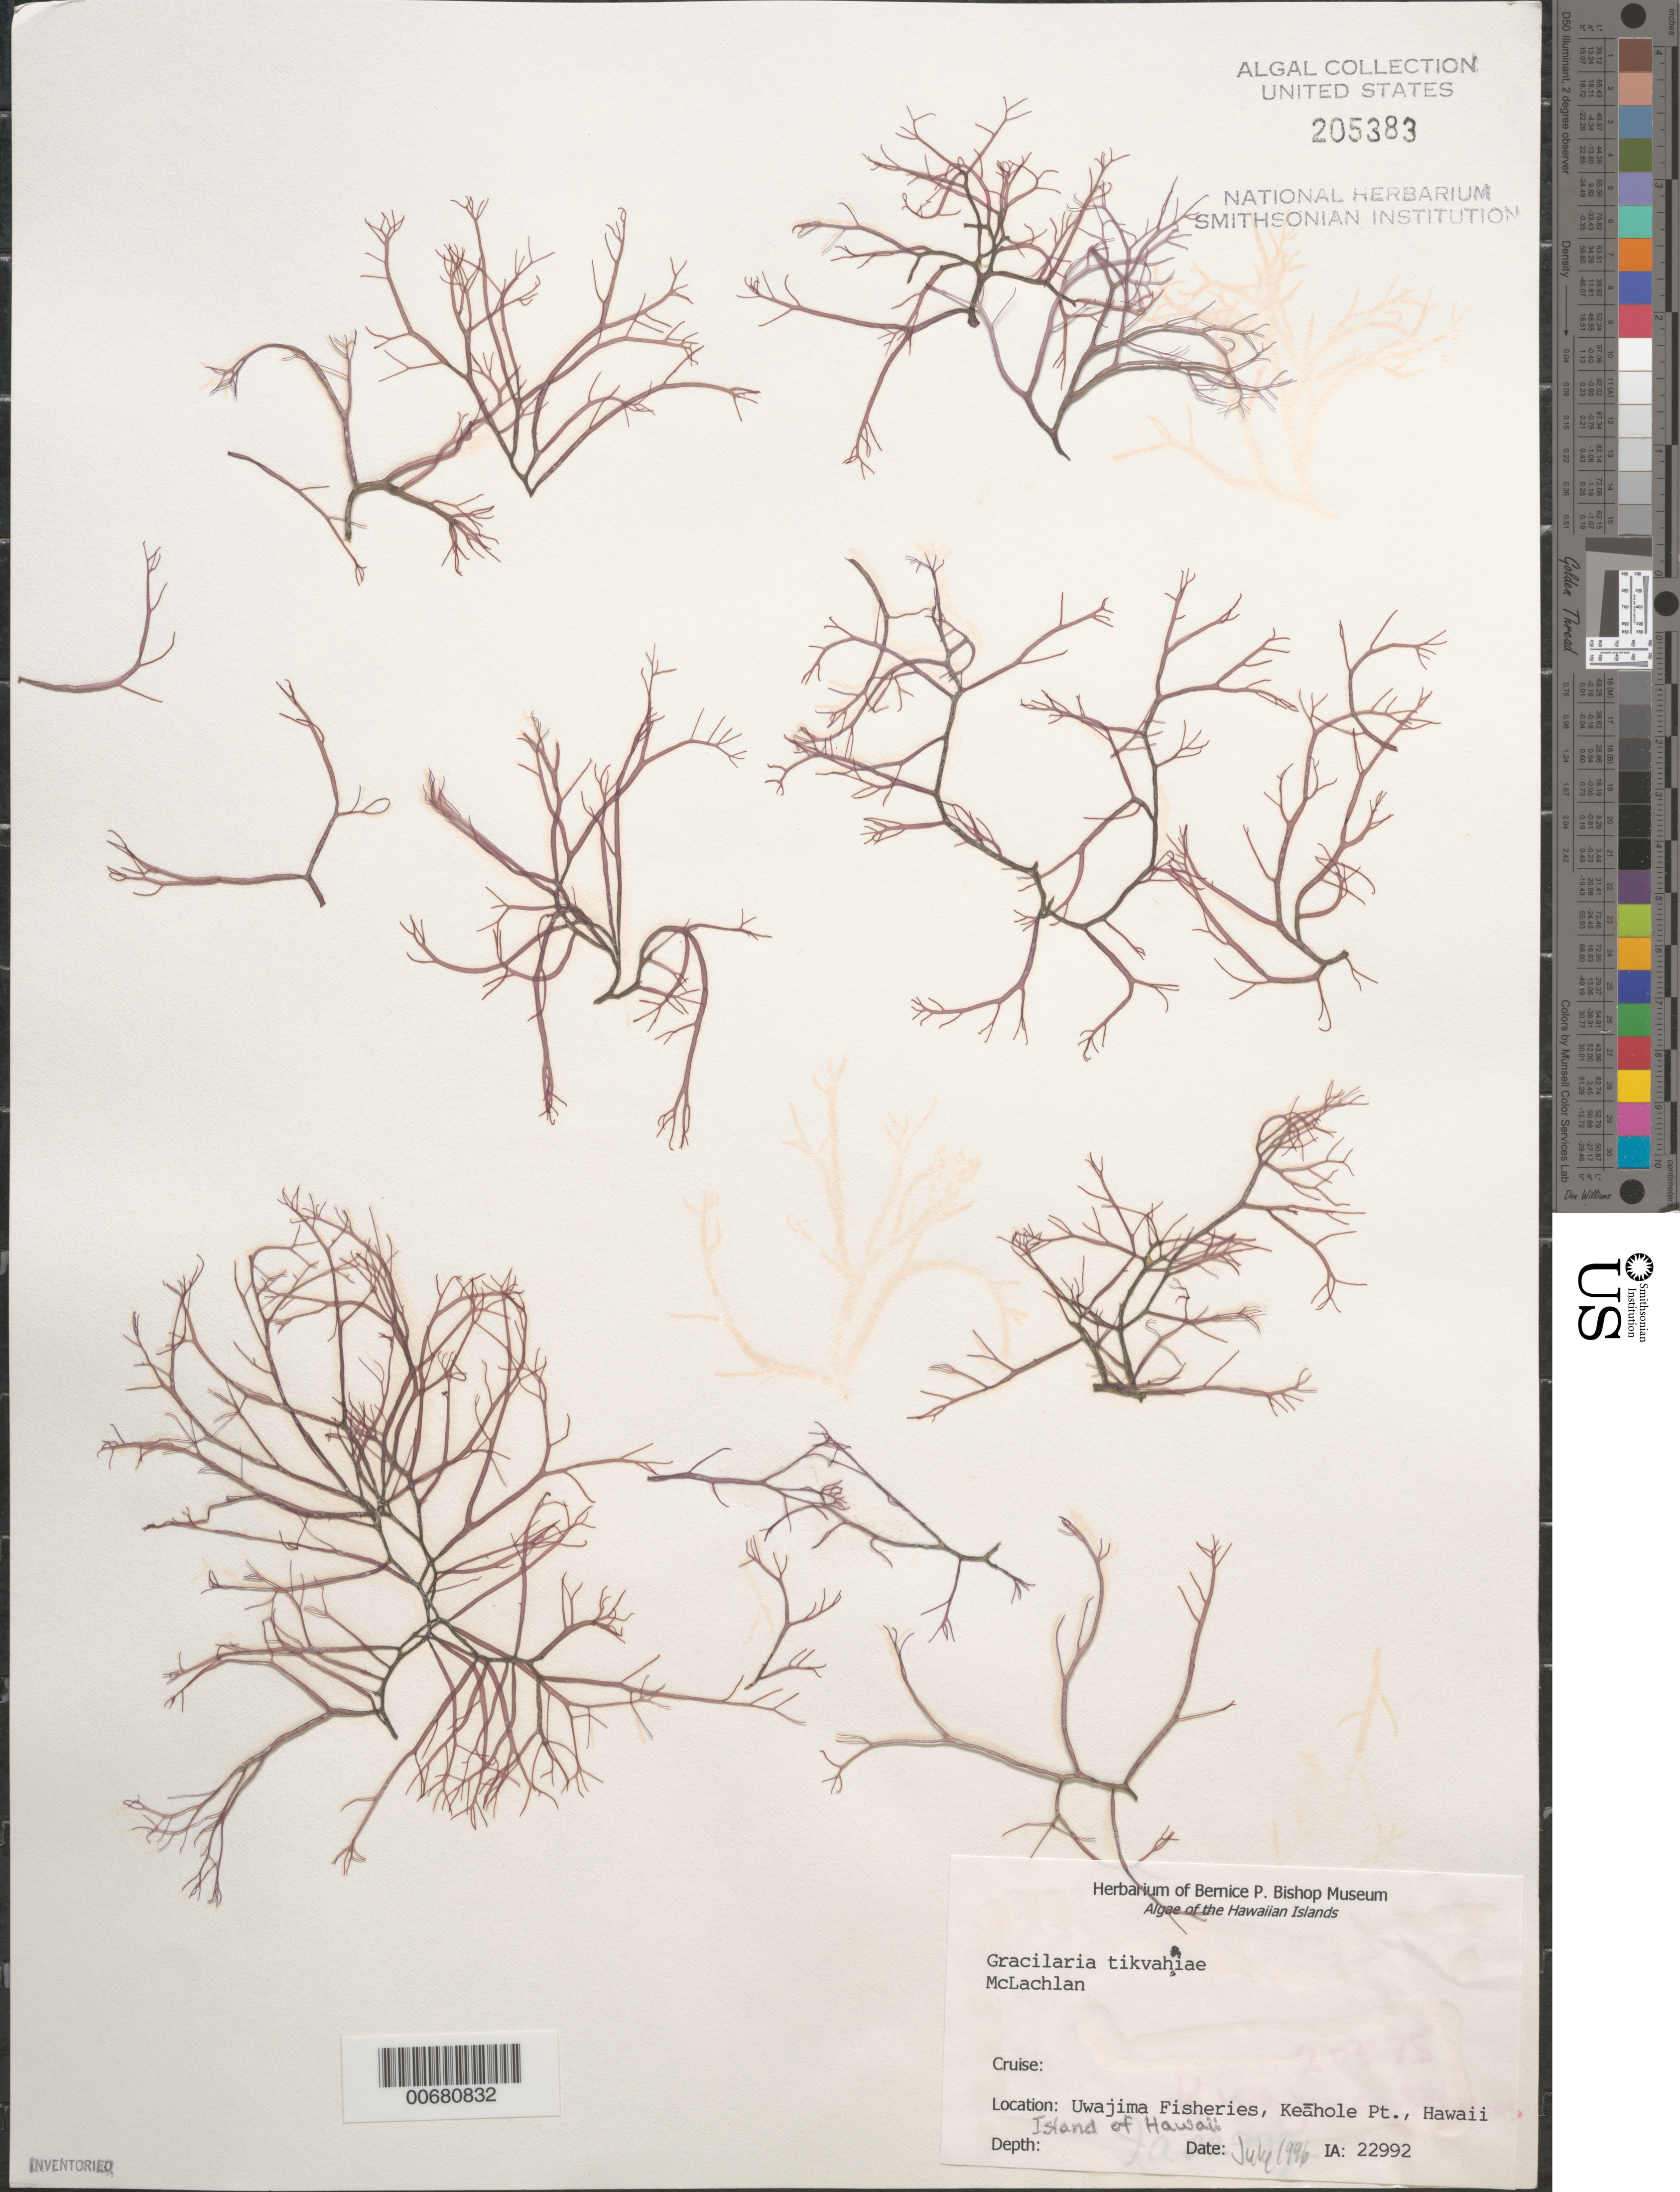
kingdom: Plantae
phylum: Rhodophyta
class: Florideophyceae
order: Gracilariales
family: Gracilariaceae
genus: Gracilaria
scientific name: Gracilaria tikvahiae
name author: McLachlan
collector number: IAA 22992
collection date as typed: Jul 1996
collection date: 1996-07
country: United States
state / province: Hawaii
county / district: Hawaii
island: Hawaii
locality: Uwajima Fisheries, Keahole Point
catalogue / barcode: US 205383